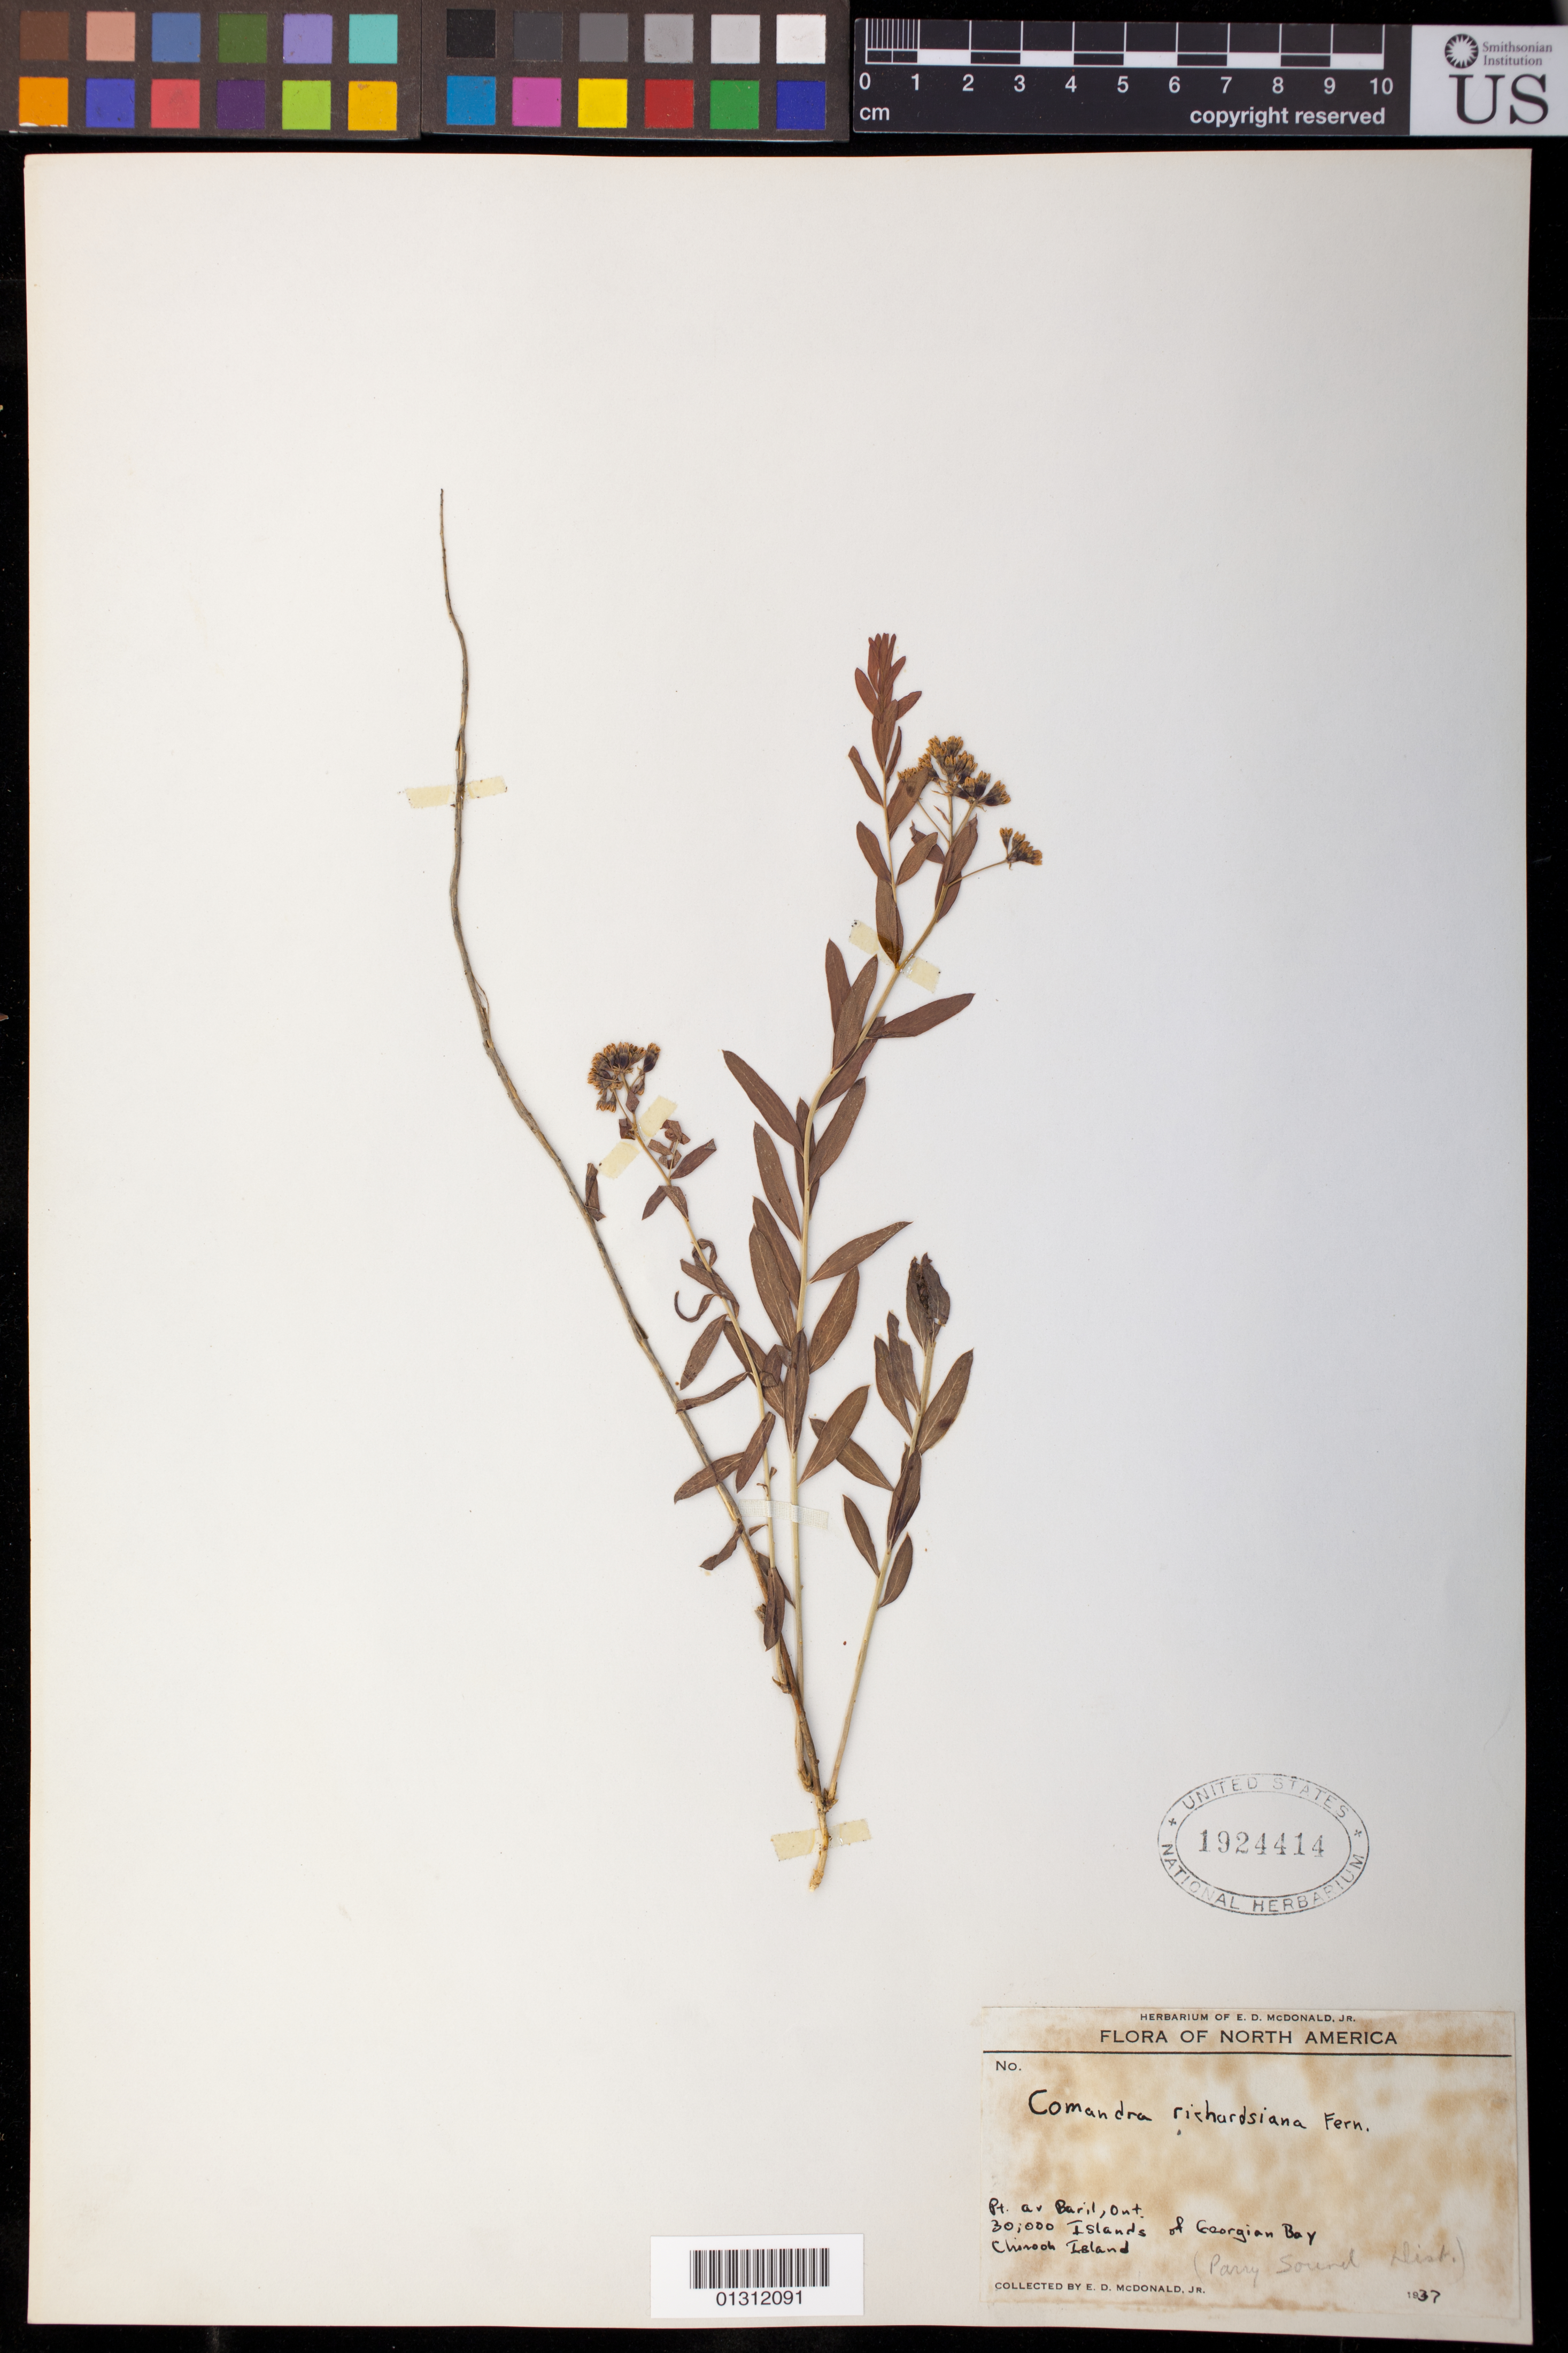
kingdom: Plantae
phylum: Tracheophyta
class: Magnoliopsida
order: Santalales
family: Comandraceae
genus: Comandra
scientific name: Comandra richardsiana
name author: Fernald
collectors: E. D. McDonald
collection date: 1937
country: Canada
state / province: Ontario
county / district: Parry Sound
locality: Pt. au Baril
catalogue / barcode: US 1924414